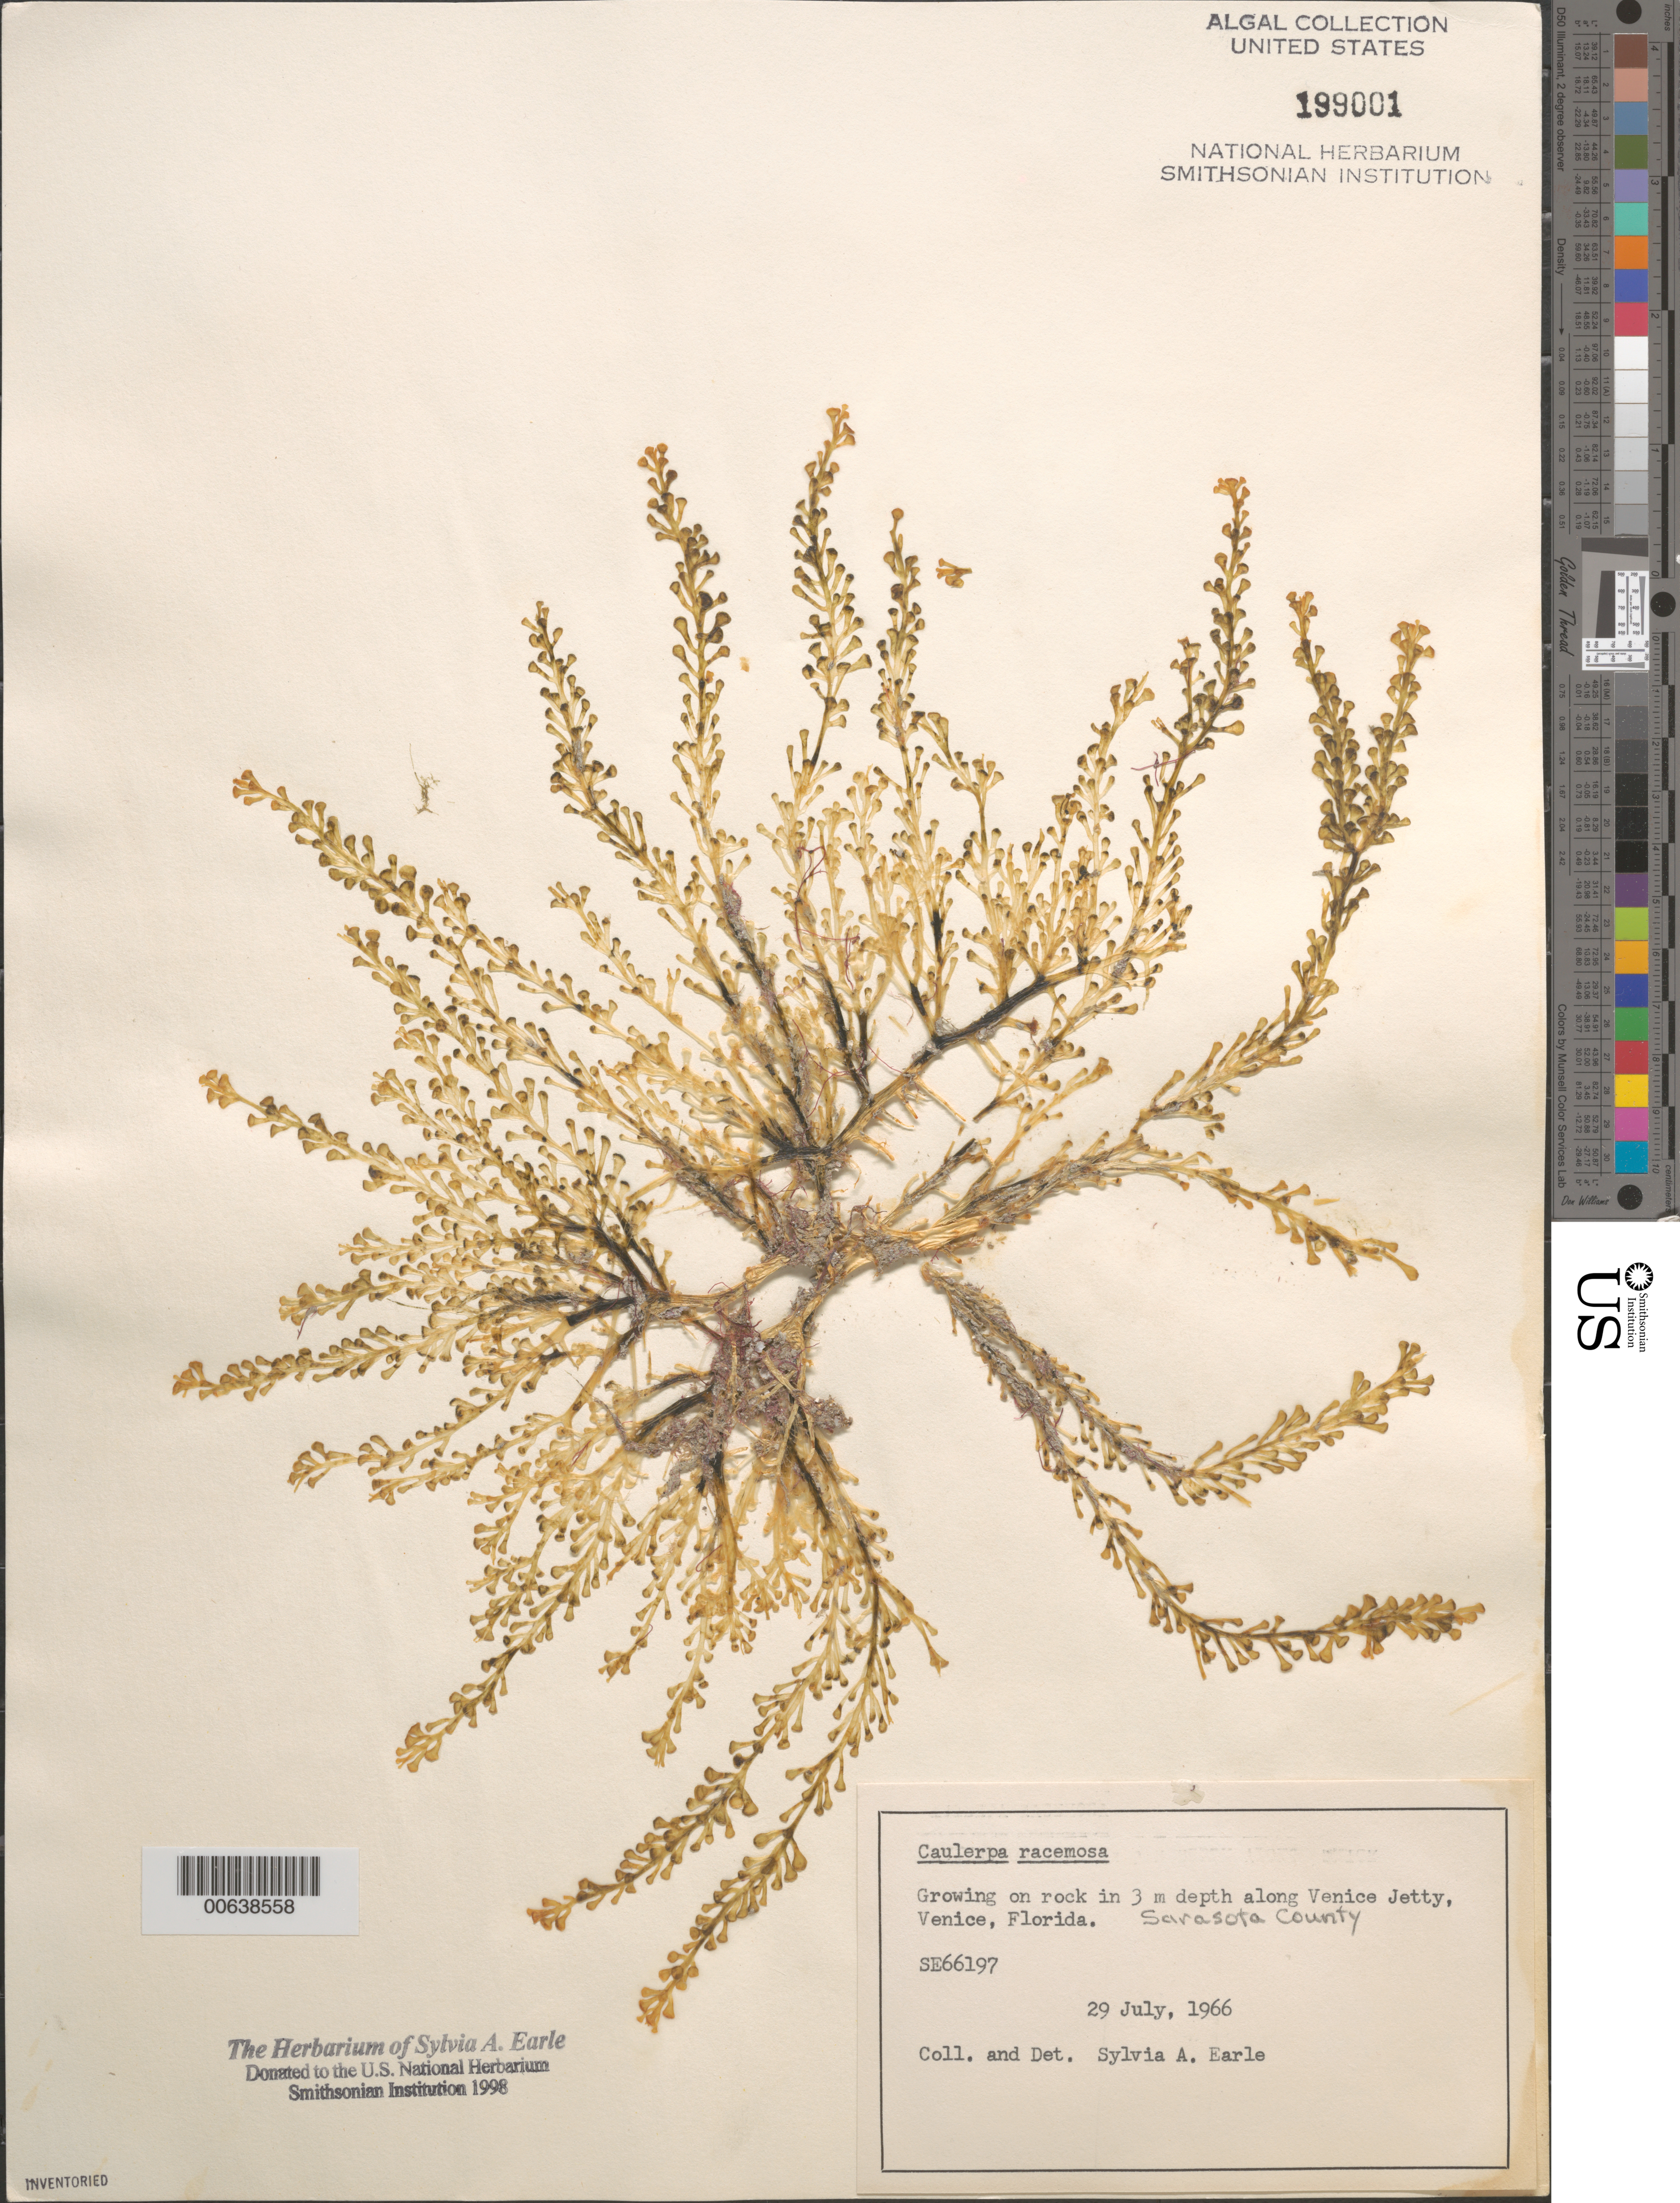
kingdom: Plantae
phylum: Chlorophyta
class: Ulvophyceae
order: Bryopsidales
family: Caulerpaceae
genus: Caulerpa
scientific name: Caulerpa racemosa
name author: (Forssk.) J. Agardh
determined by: Earle, S. A.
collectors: S. A. Earle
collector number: Se 66197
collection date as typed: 29 Jul 1966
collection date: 1966-07-29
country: United States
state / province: Florida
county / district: Sarasota County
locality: Venice jetty, Venice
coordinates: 27 6.8'N, 82 28'W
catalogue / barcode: US 199001